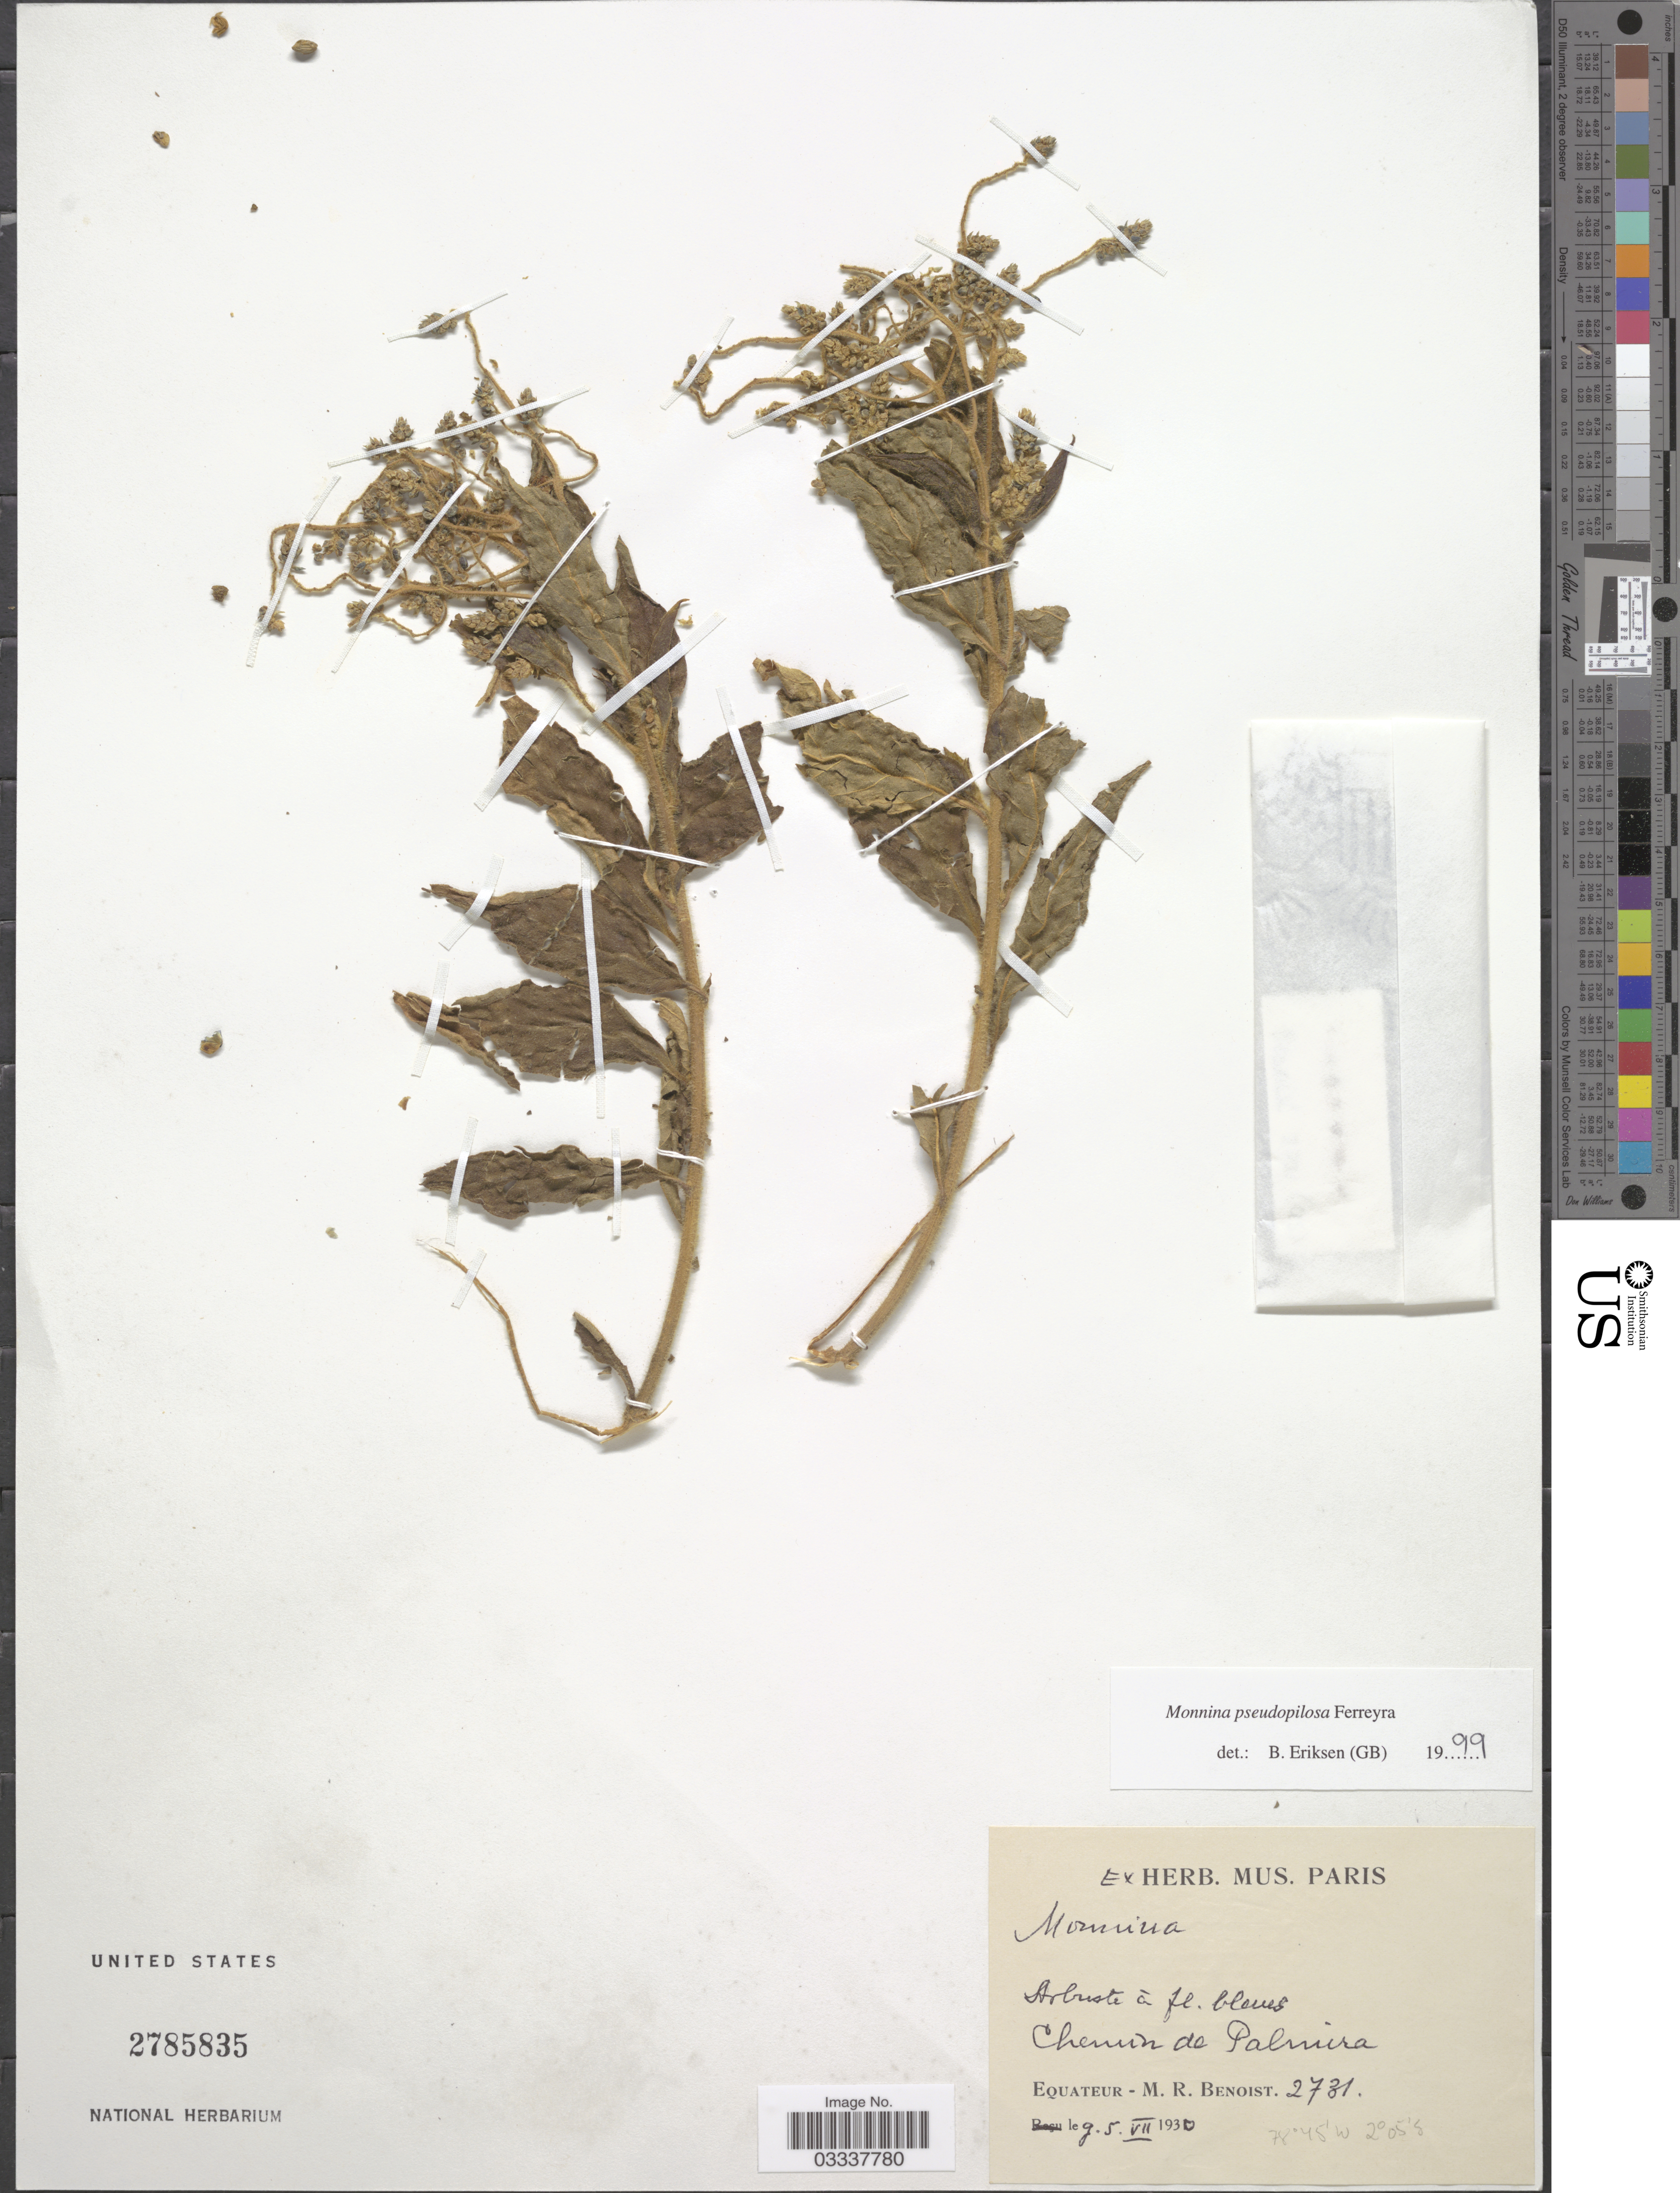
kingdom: Plantae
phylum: Tracheophyta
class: Magnoliopsida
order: Fabales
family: Polygalaceae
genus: Monnina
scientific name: Monnina pseudopilosa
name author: Ferreyra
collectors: M. Benoist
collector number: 2731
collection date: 1930-07-05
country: Ecuador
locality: Chemin de Palmira, Equateur.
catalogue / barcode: US 2785835